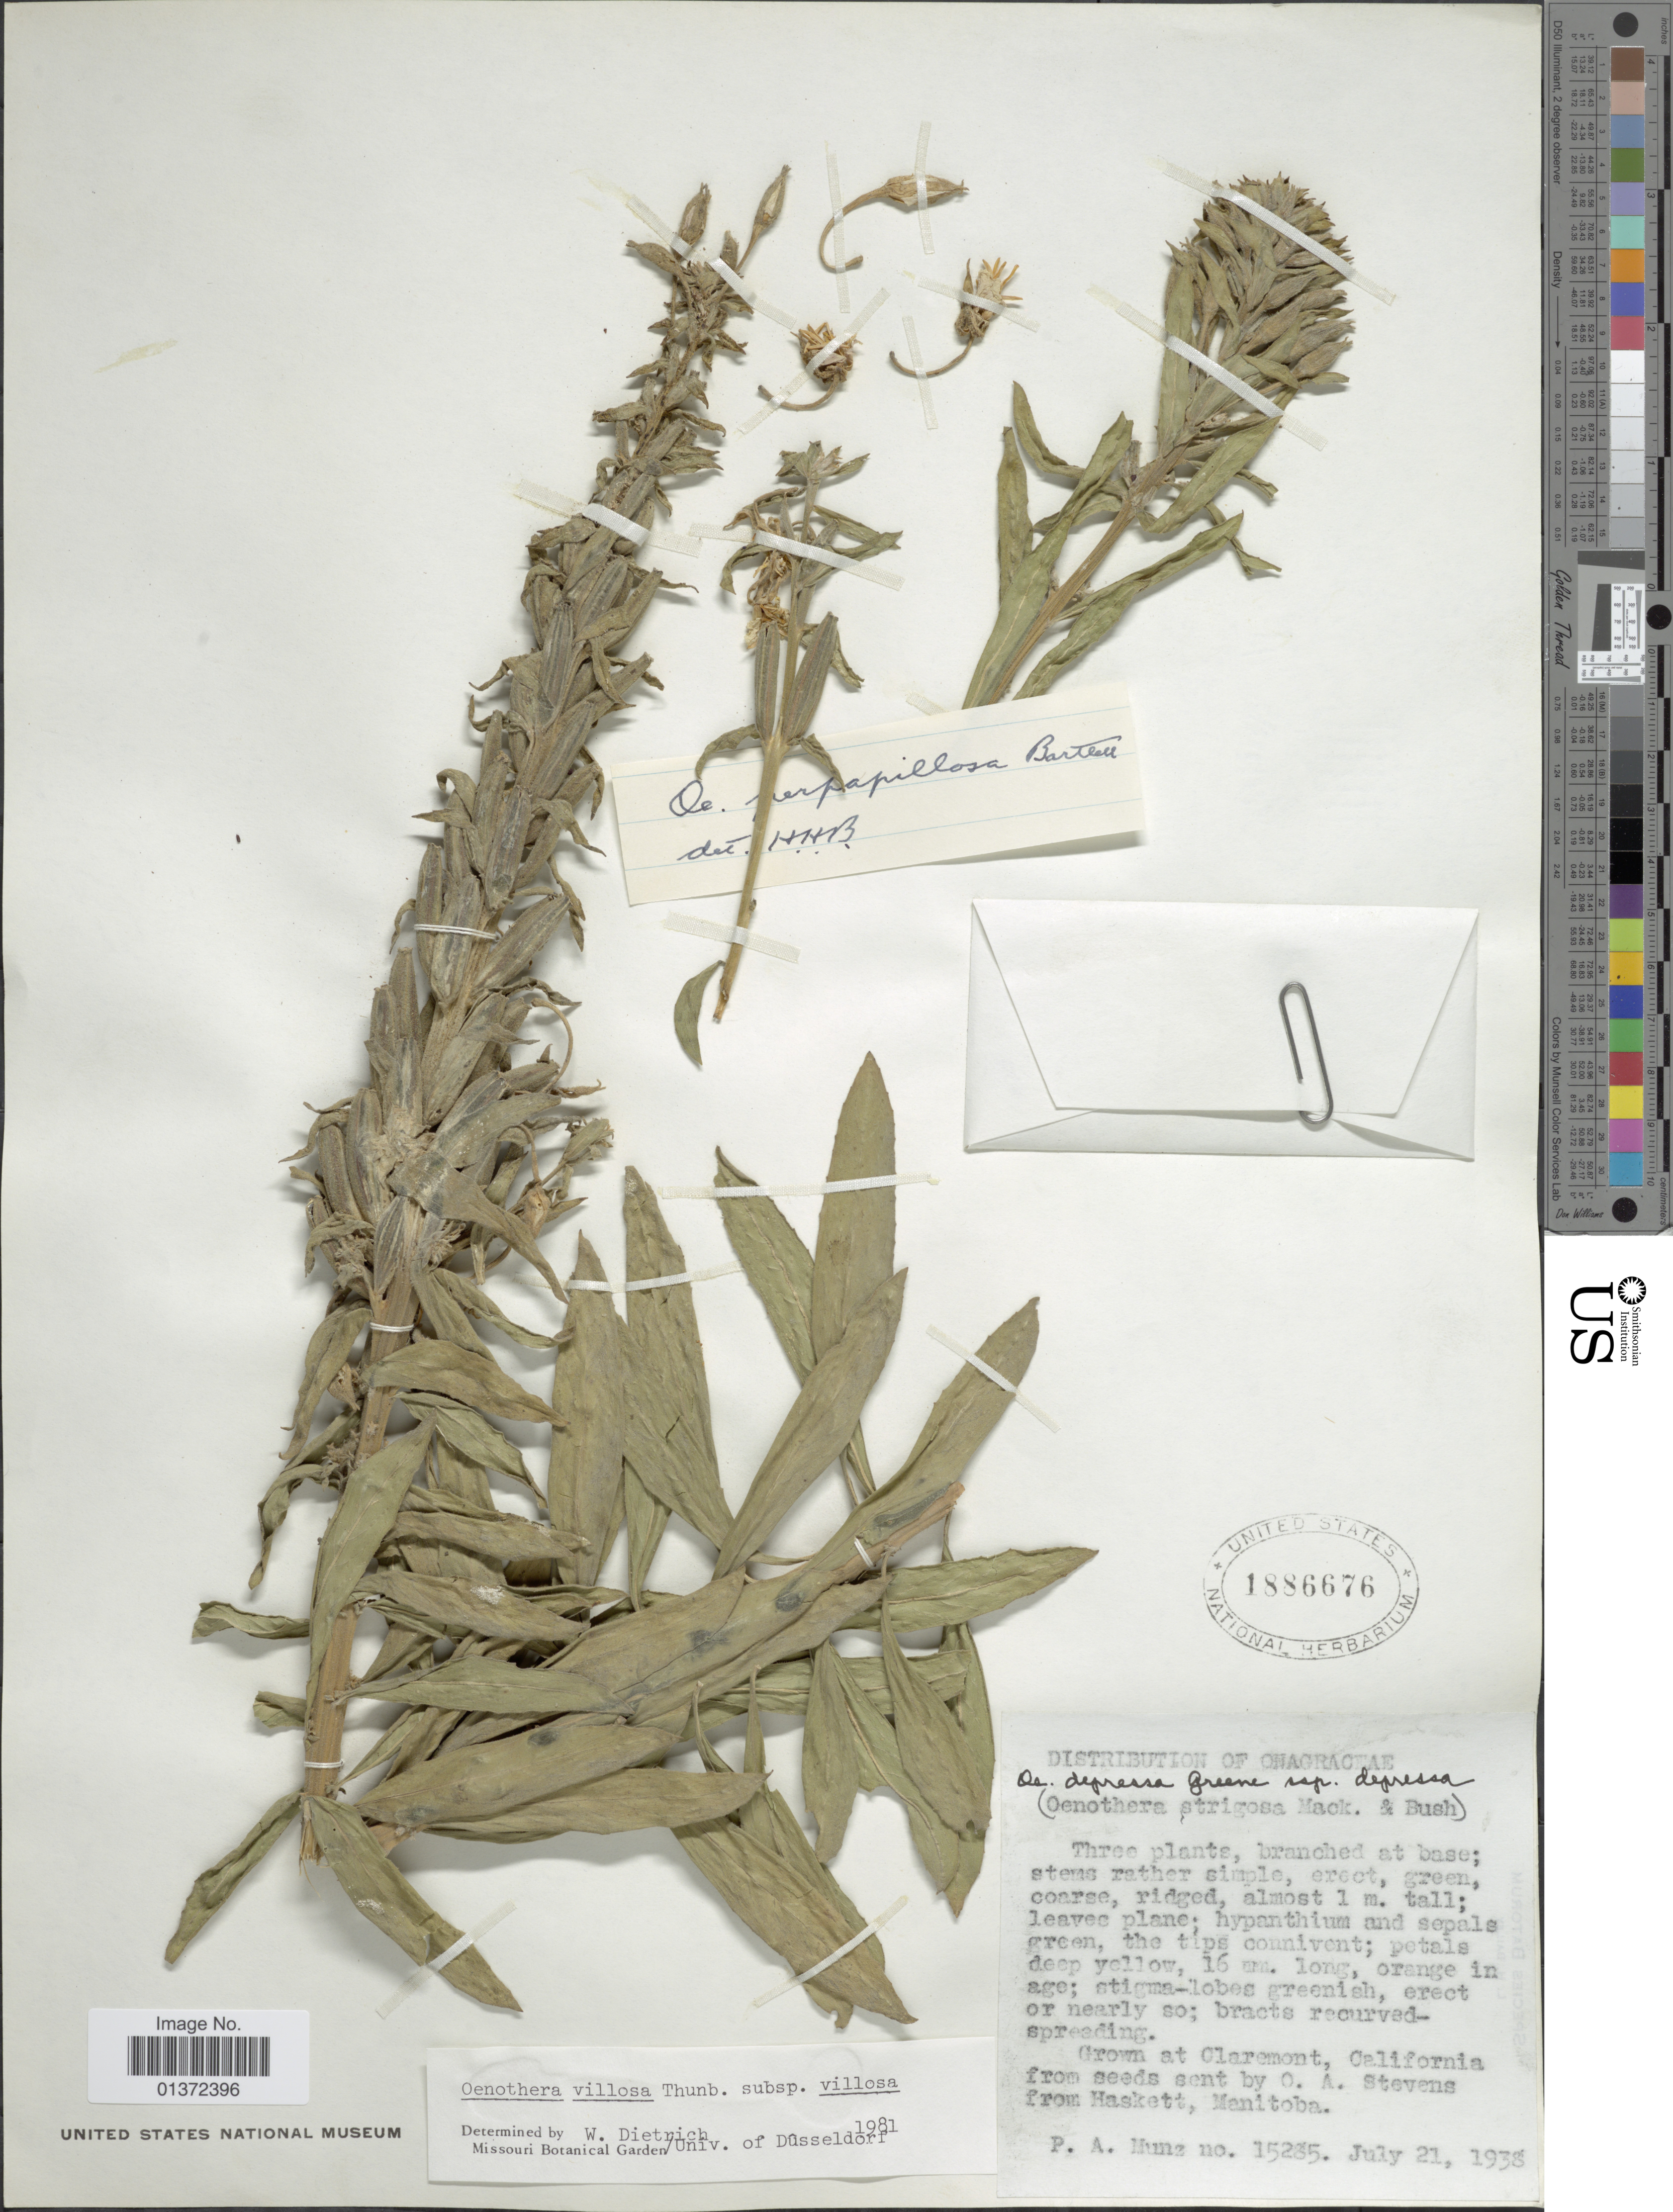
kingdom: Plantae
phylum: Tracheophyta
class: Magnoliopsida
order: Myrtales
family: Onagraceae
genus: Oenothera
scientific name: Oenothera villosa subsp. villosa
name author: Thunb.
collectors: P. A. Munz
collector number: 15285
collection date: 1938-07-21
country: United States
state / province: California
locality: Claremont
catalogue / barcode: US 1886676